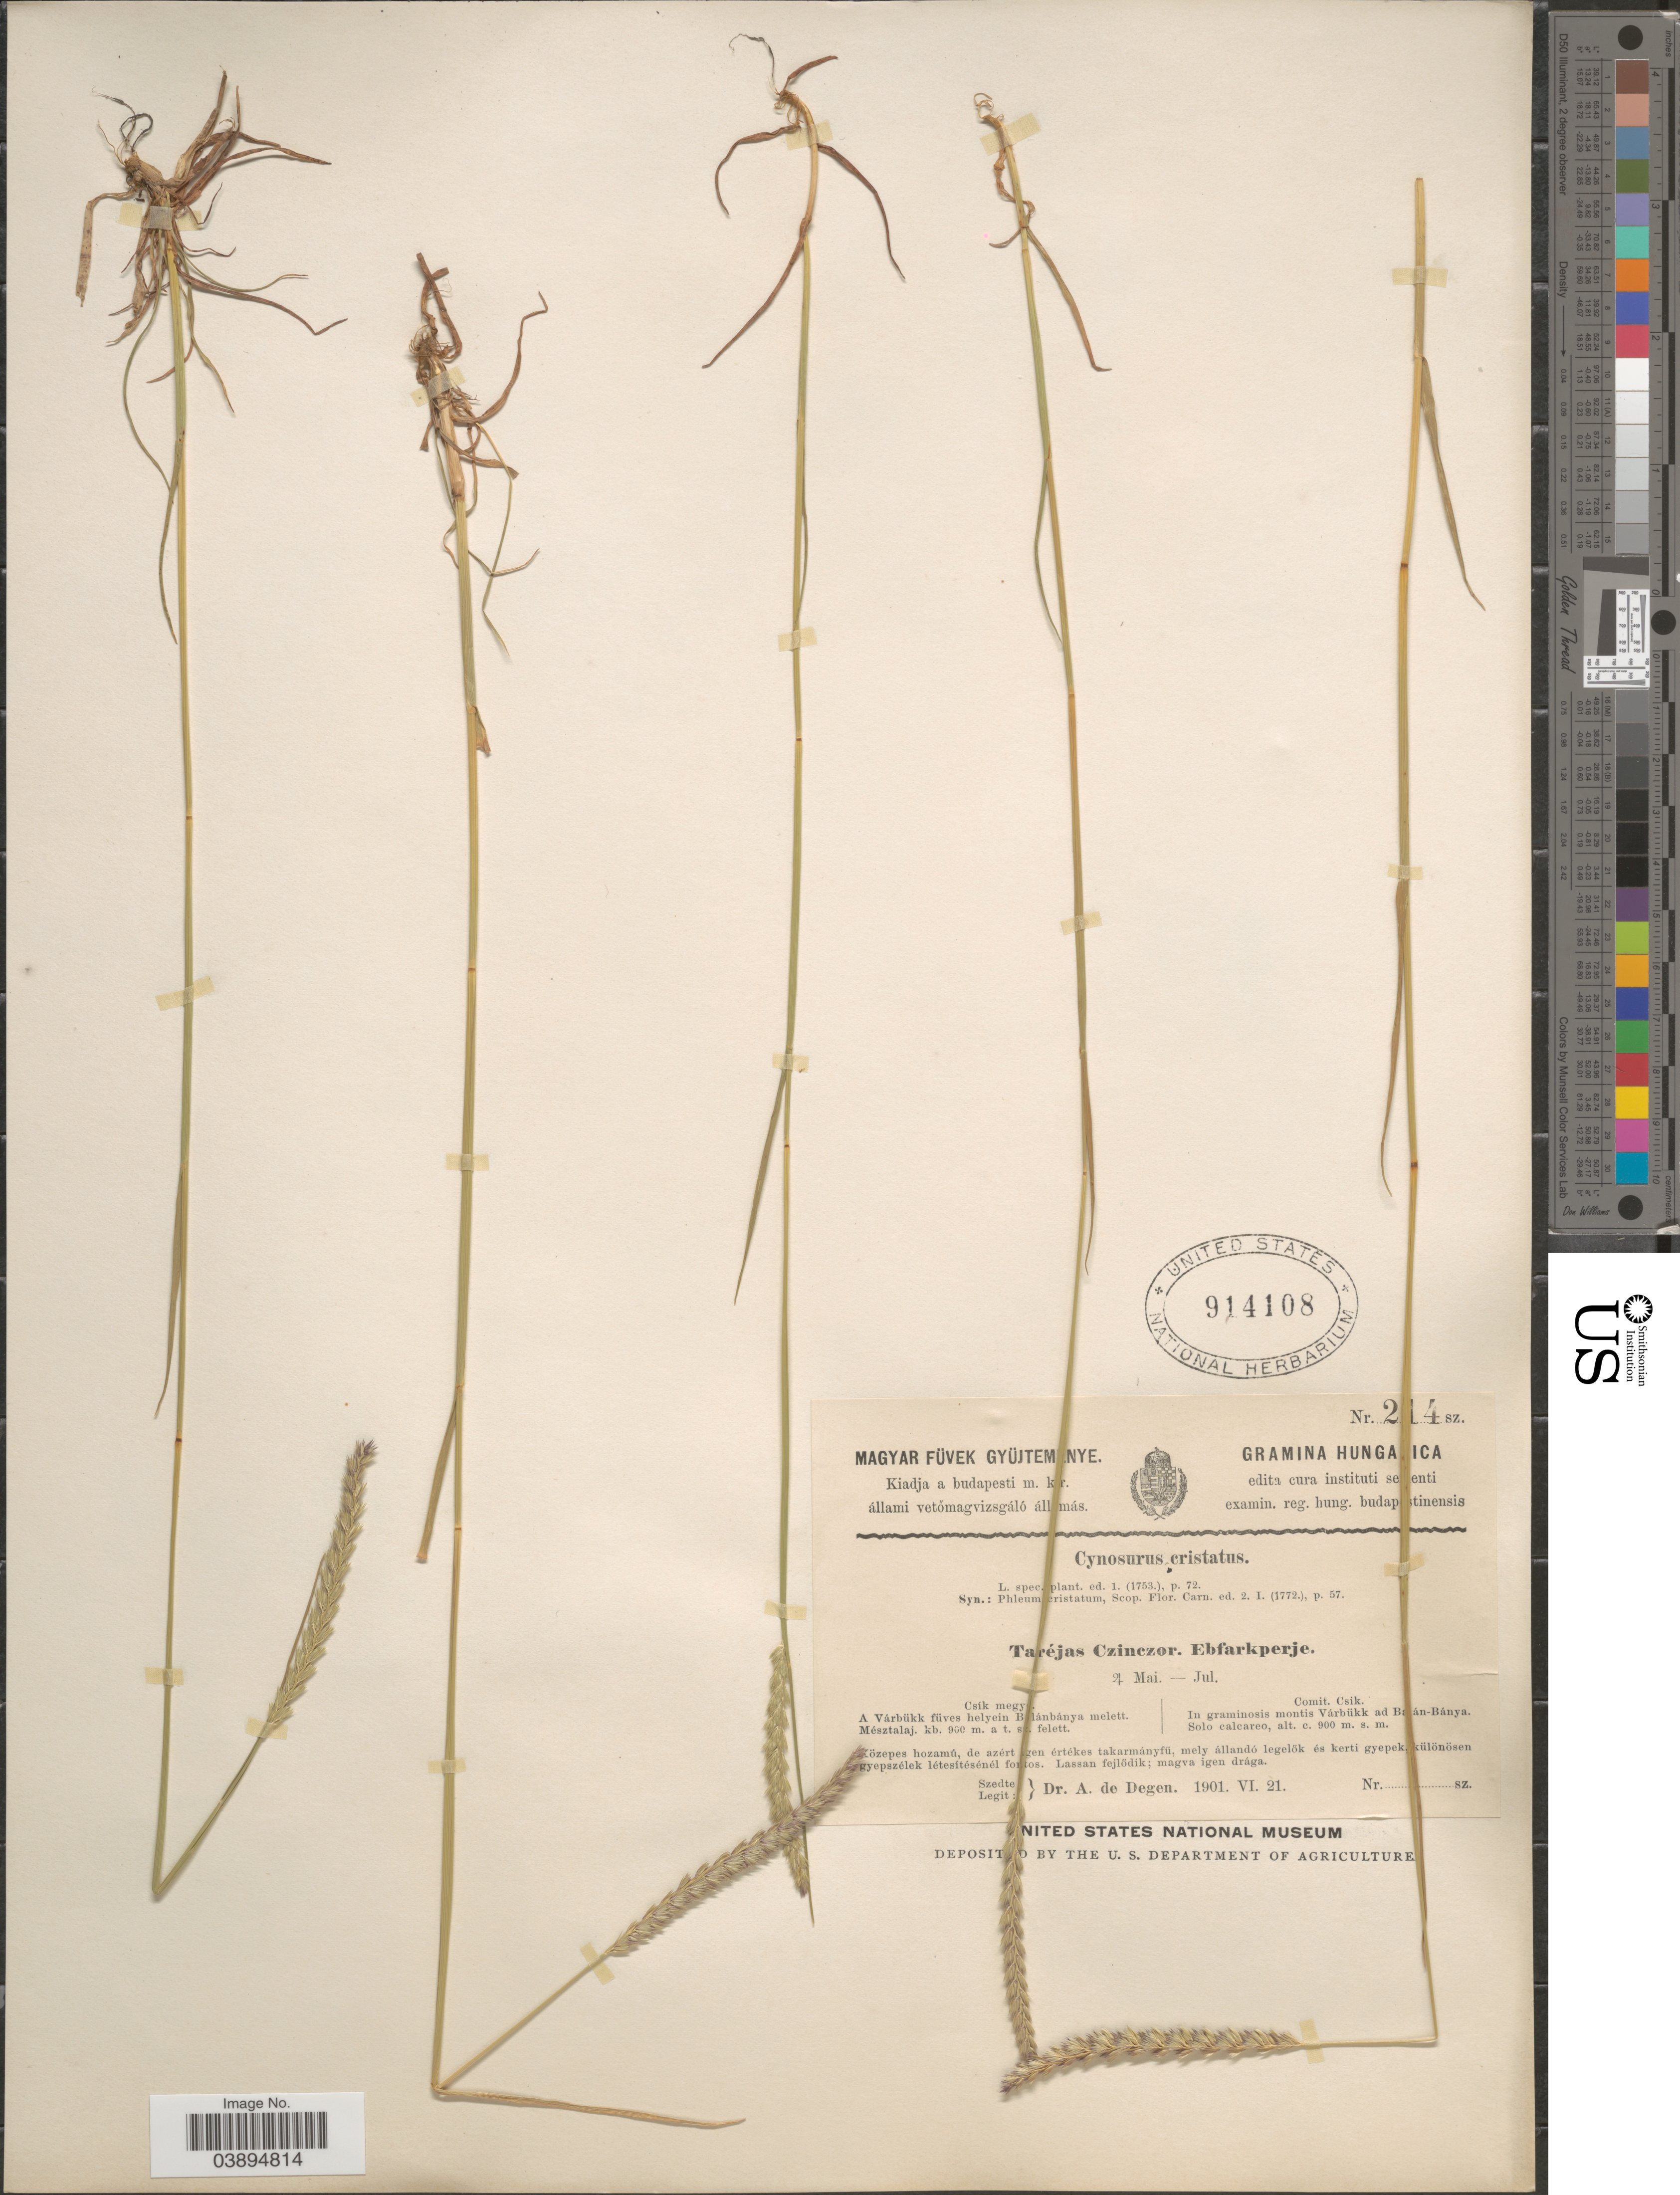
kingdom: Plantae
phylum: Tracheophyta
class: Liliopsida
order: Poales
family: Poaceae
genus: Cynosurus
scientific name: Cynosurus cristatus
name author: L.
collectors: A. Degen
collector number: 214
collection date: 1901-06-21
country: Romania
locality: Hungarica. Comit. Csik. In graminosis montis Várbükk ad Balán-Bánya. Solo calcareo.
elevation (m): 900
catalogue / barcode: US 914108